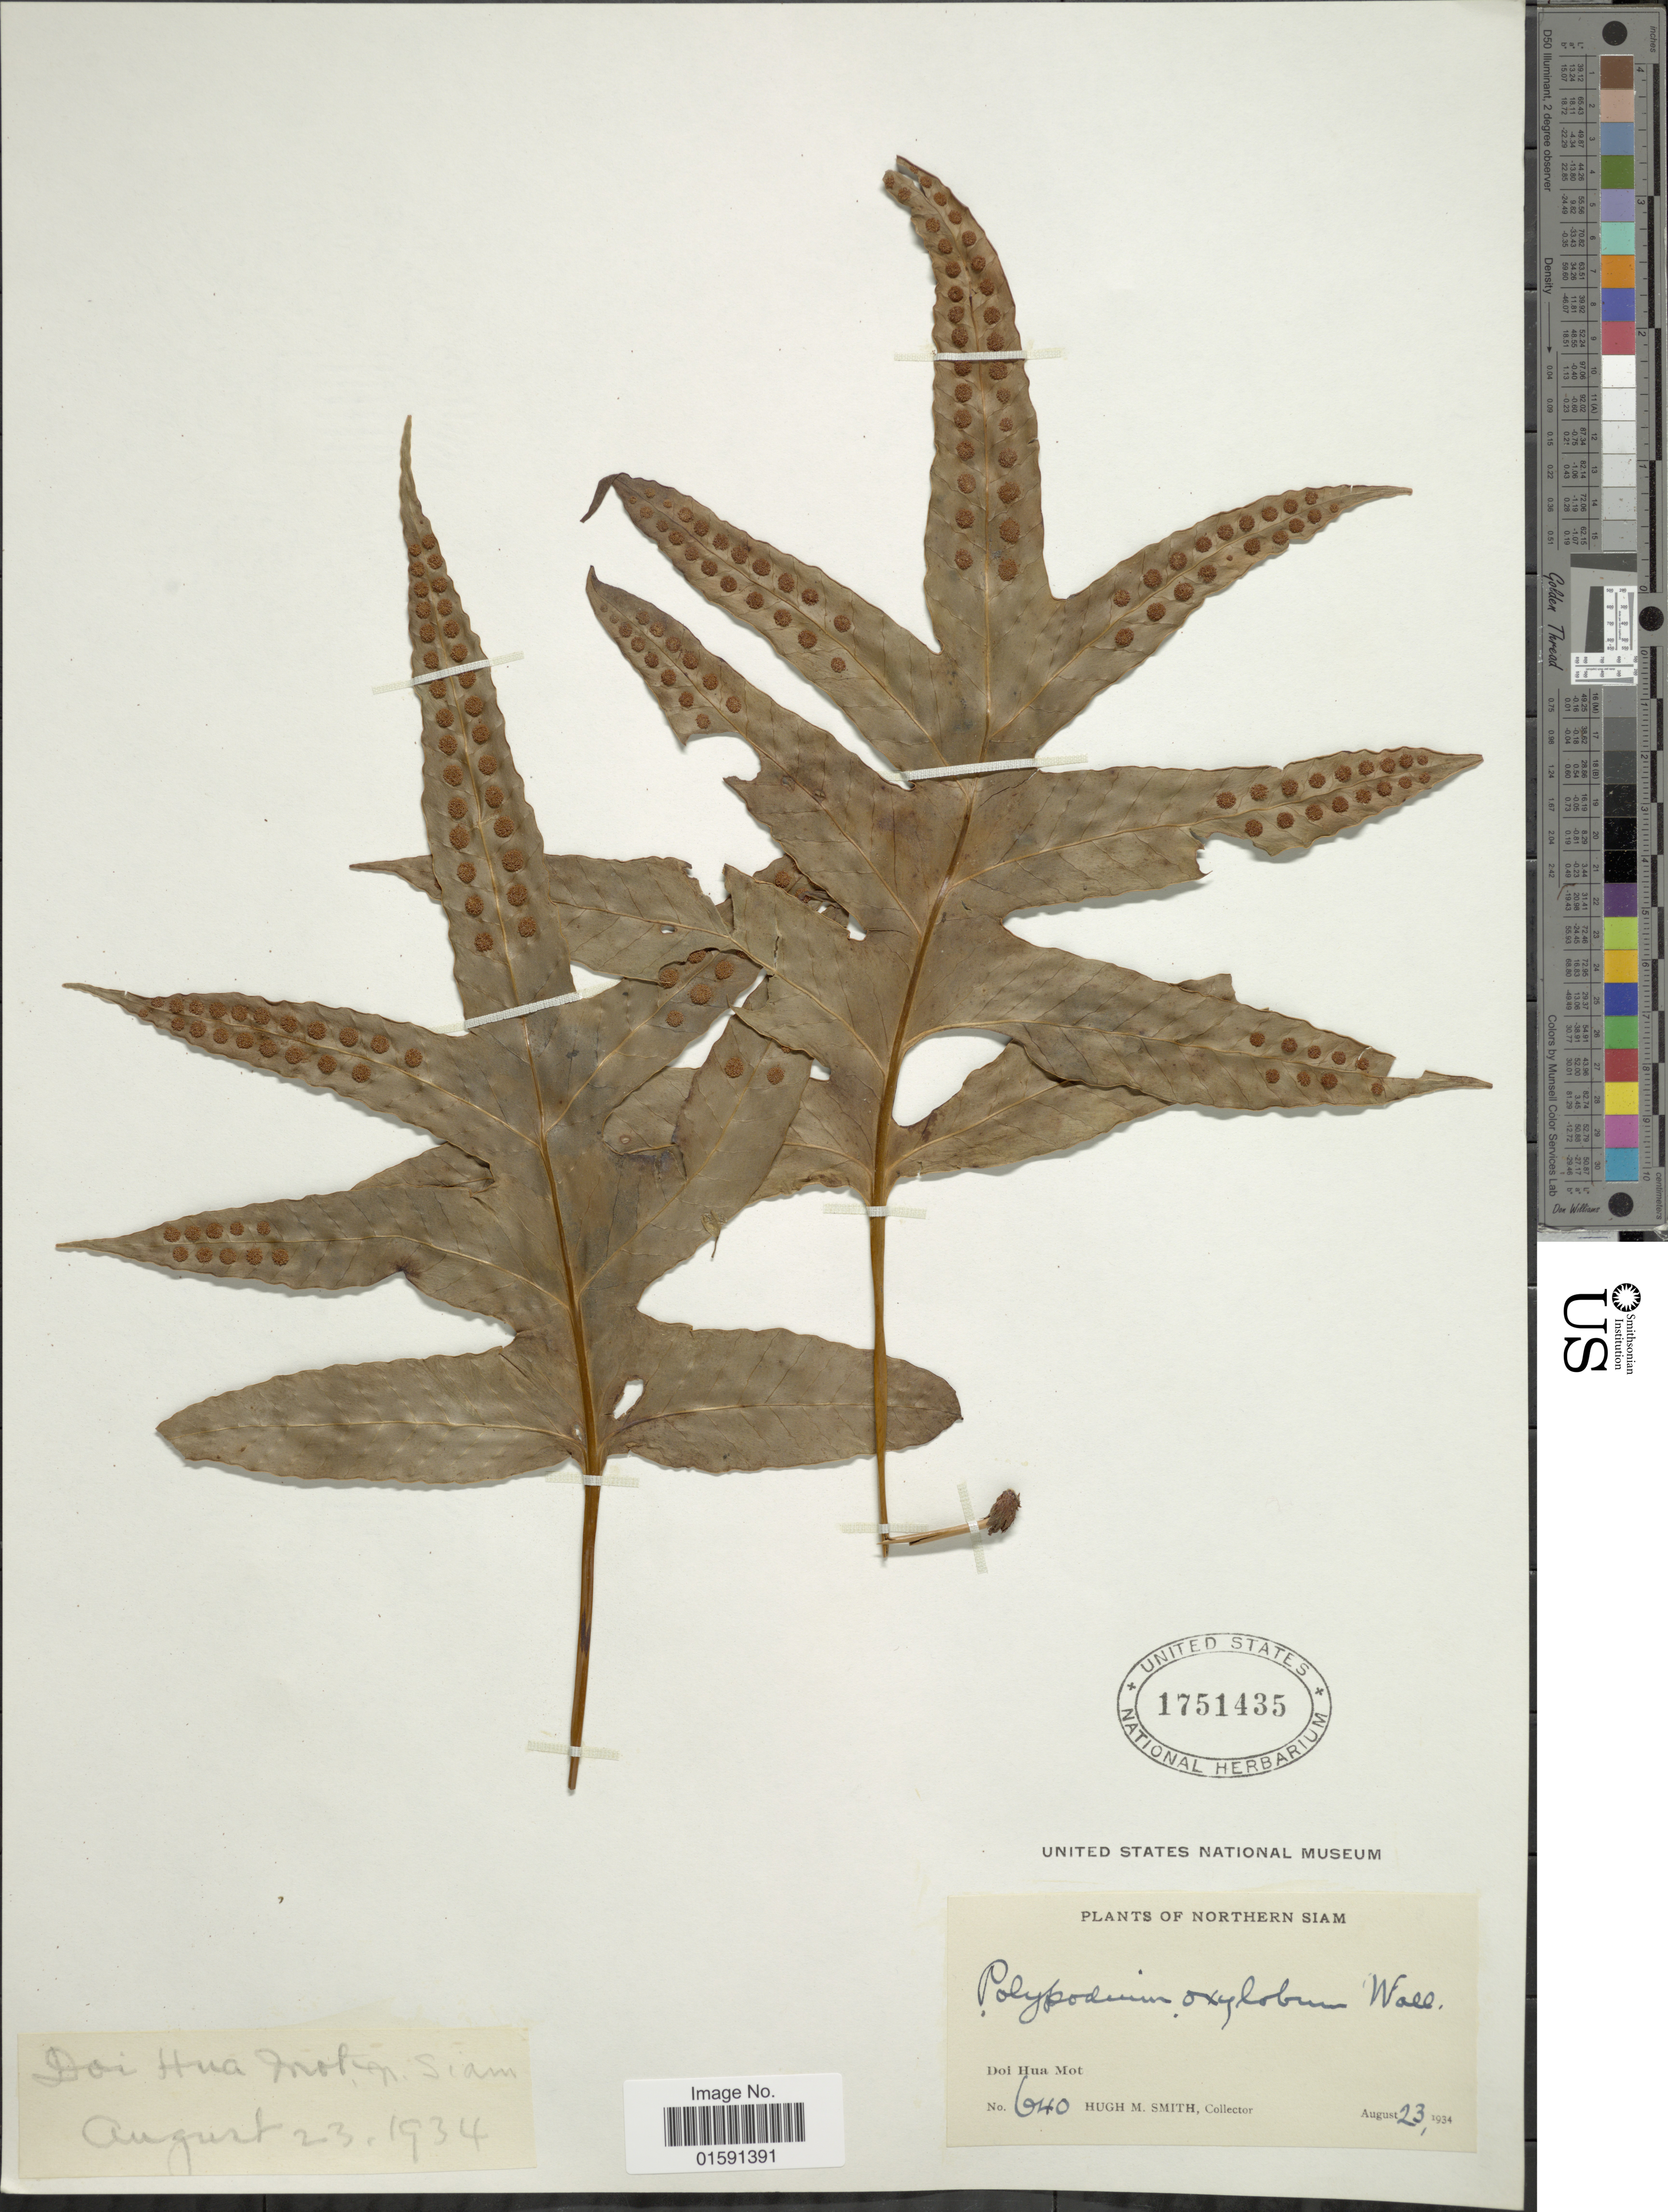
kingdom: Plantae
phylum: Tracheophyta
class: Polypodiopsida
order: Polypodiales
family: Polypodiaceae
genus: Selliguea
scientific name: Selliguea oxyloba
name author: (Wall. ex Kunze) Fraser-Jenk.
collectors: H. M. Smith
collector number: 640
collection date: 1934-08-23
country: Thailand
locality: Northern Siam, Doi Hua Mot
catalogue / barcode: US 1751435